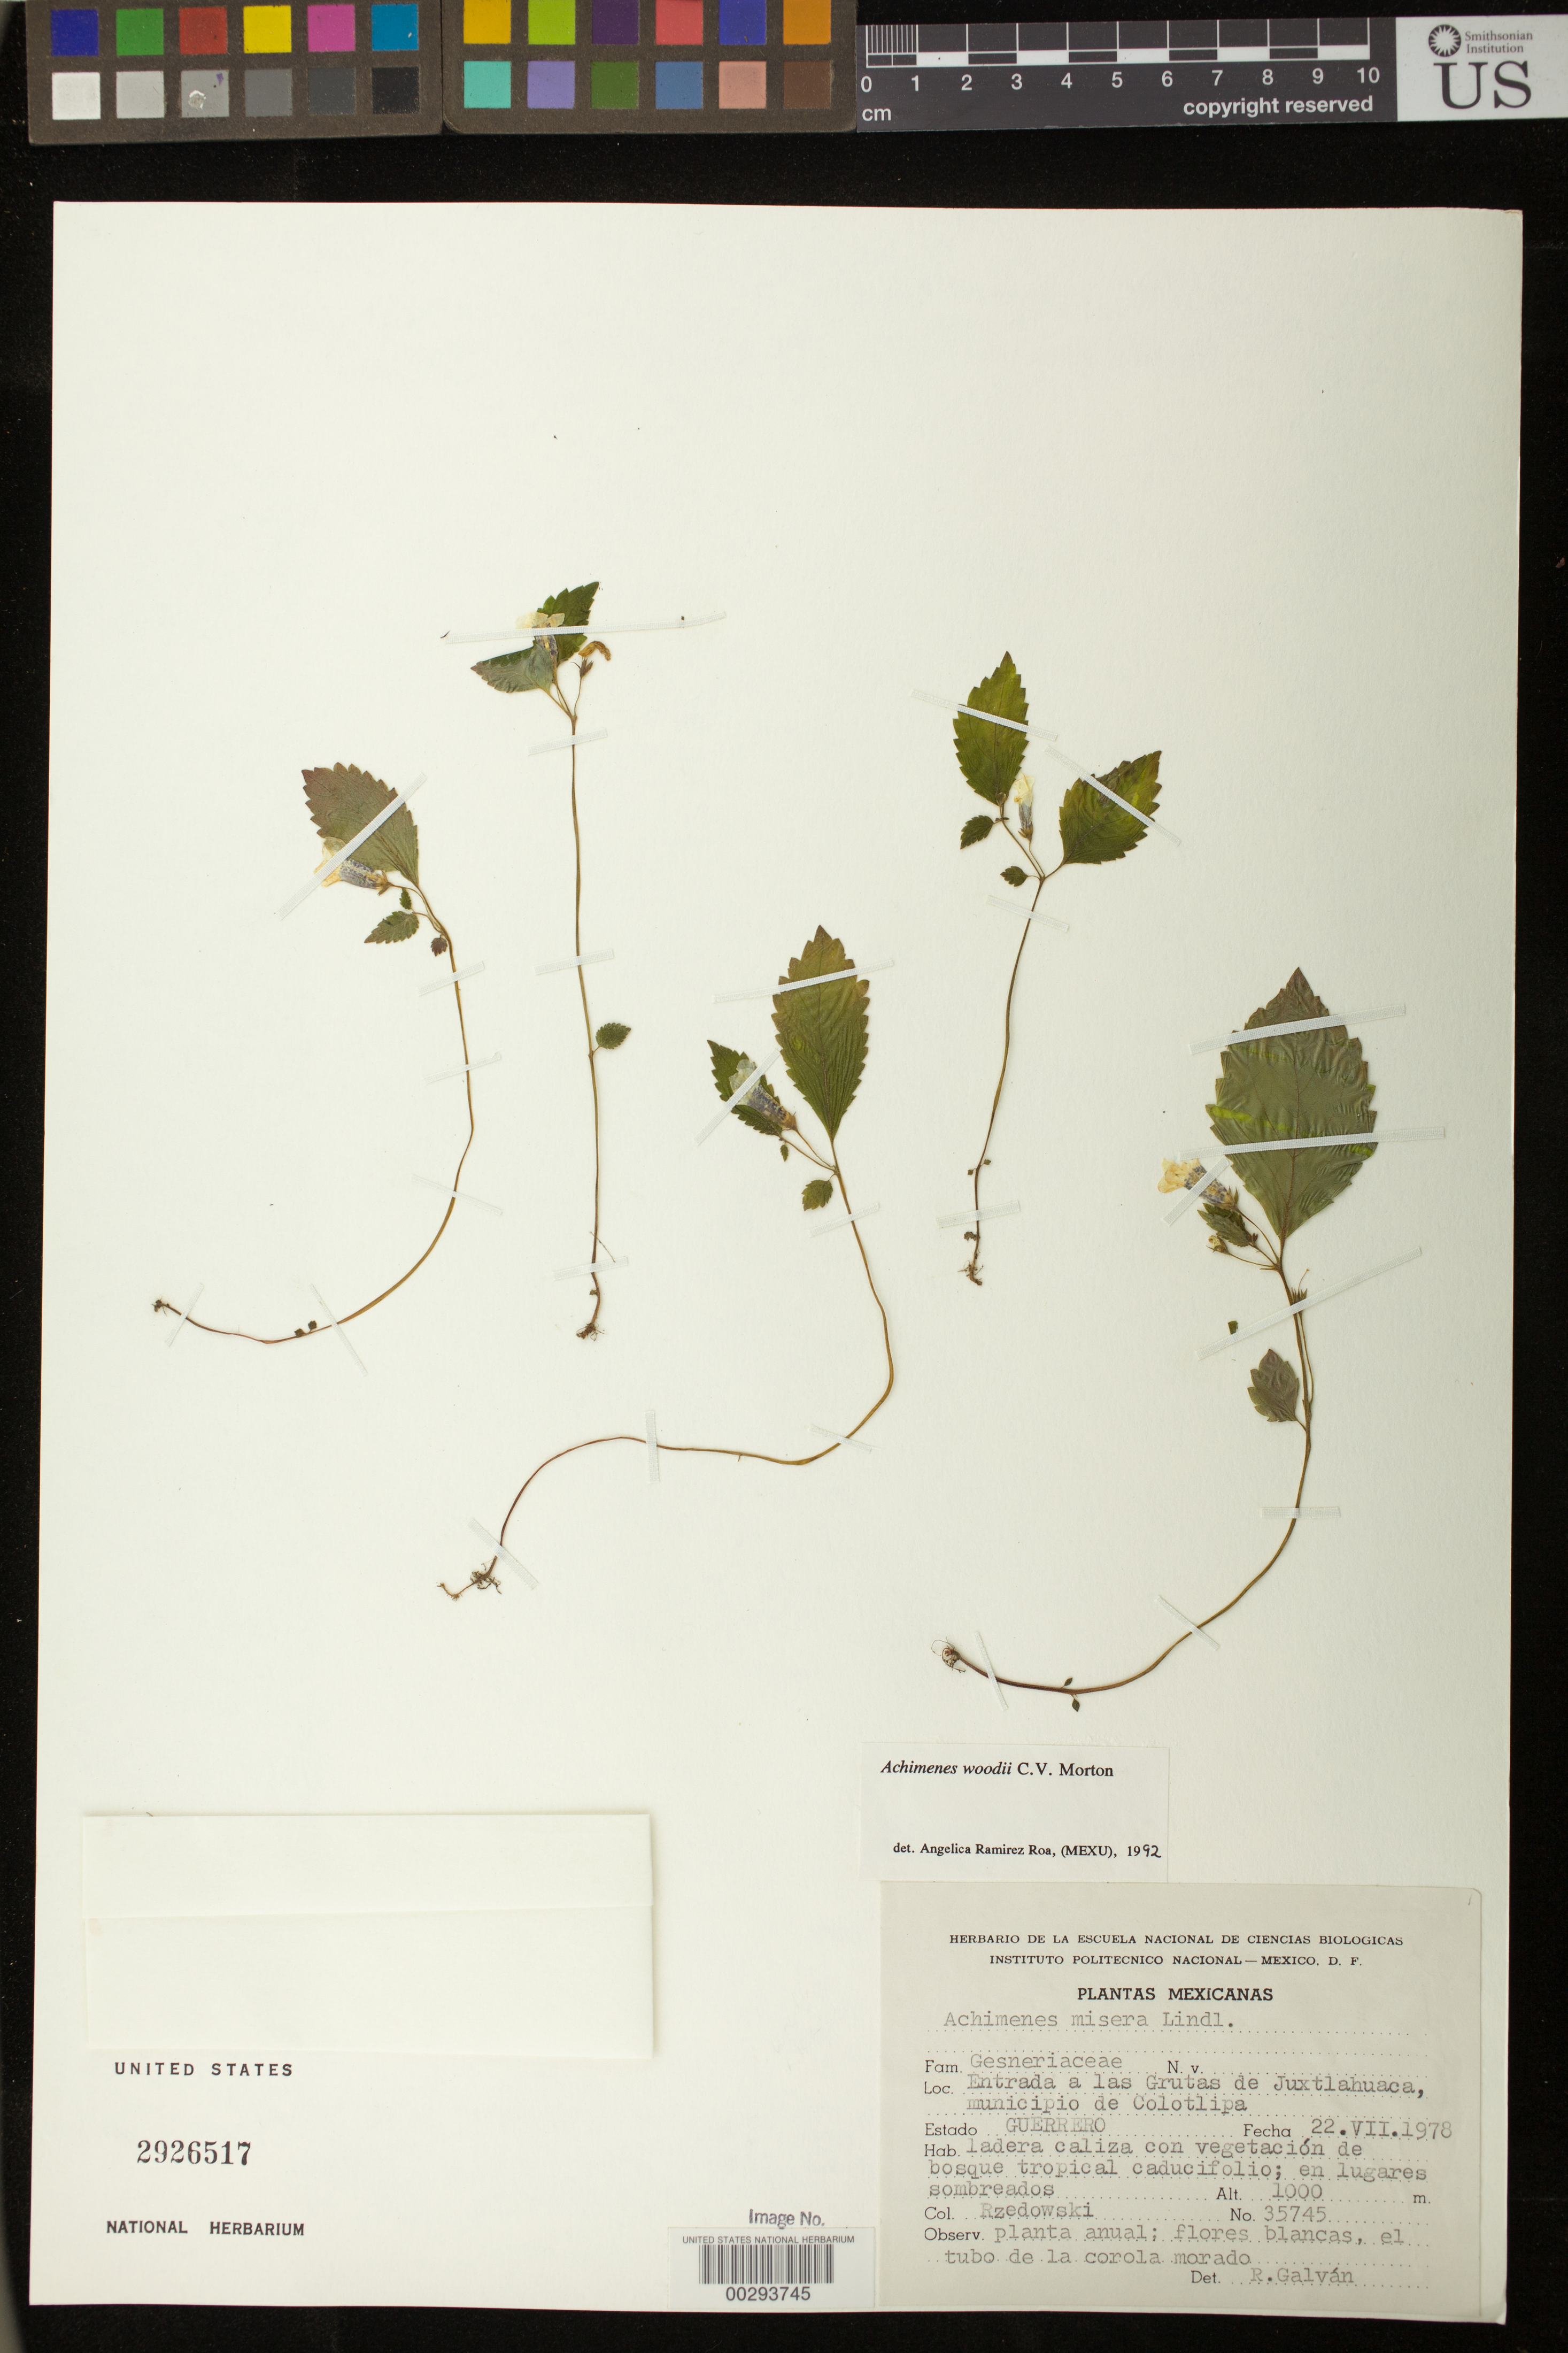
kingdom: Plantae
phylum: Tracheophyta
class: Magnoliopsida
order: Lamiales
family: Gesneriaceae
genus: Achimenes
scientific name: Achimenes misera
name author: Lindl.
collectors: J. Rzedowski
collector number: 35745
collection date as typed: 22 Jul 1978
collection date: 1978-07-22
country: Mexico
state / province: Guerrero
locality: Entrance to Las Grutas de Juxtlahuaca, Mun. of Colotlipa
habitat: tropical forest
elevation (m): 1000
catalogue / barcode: US 2926517